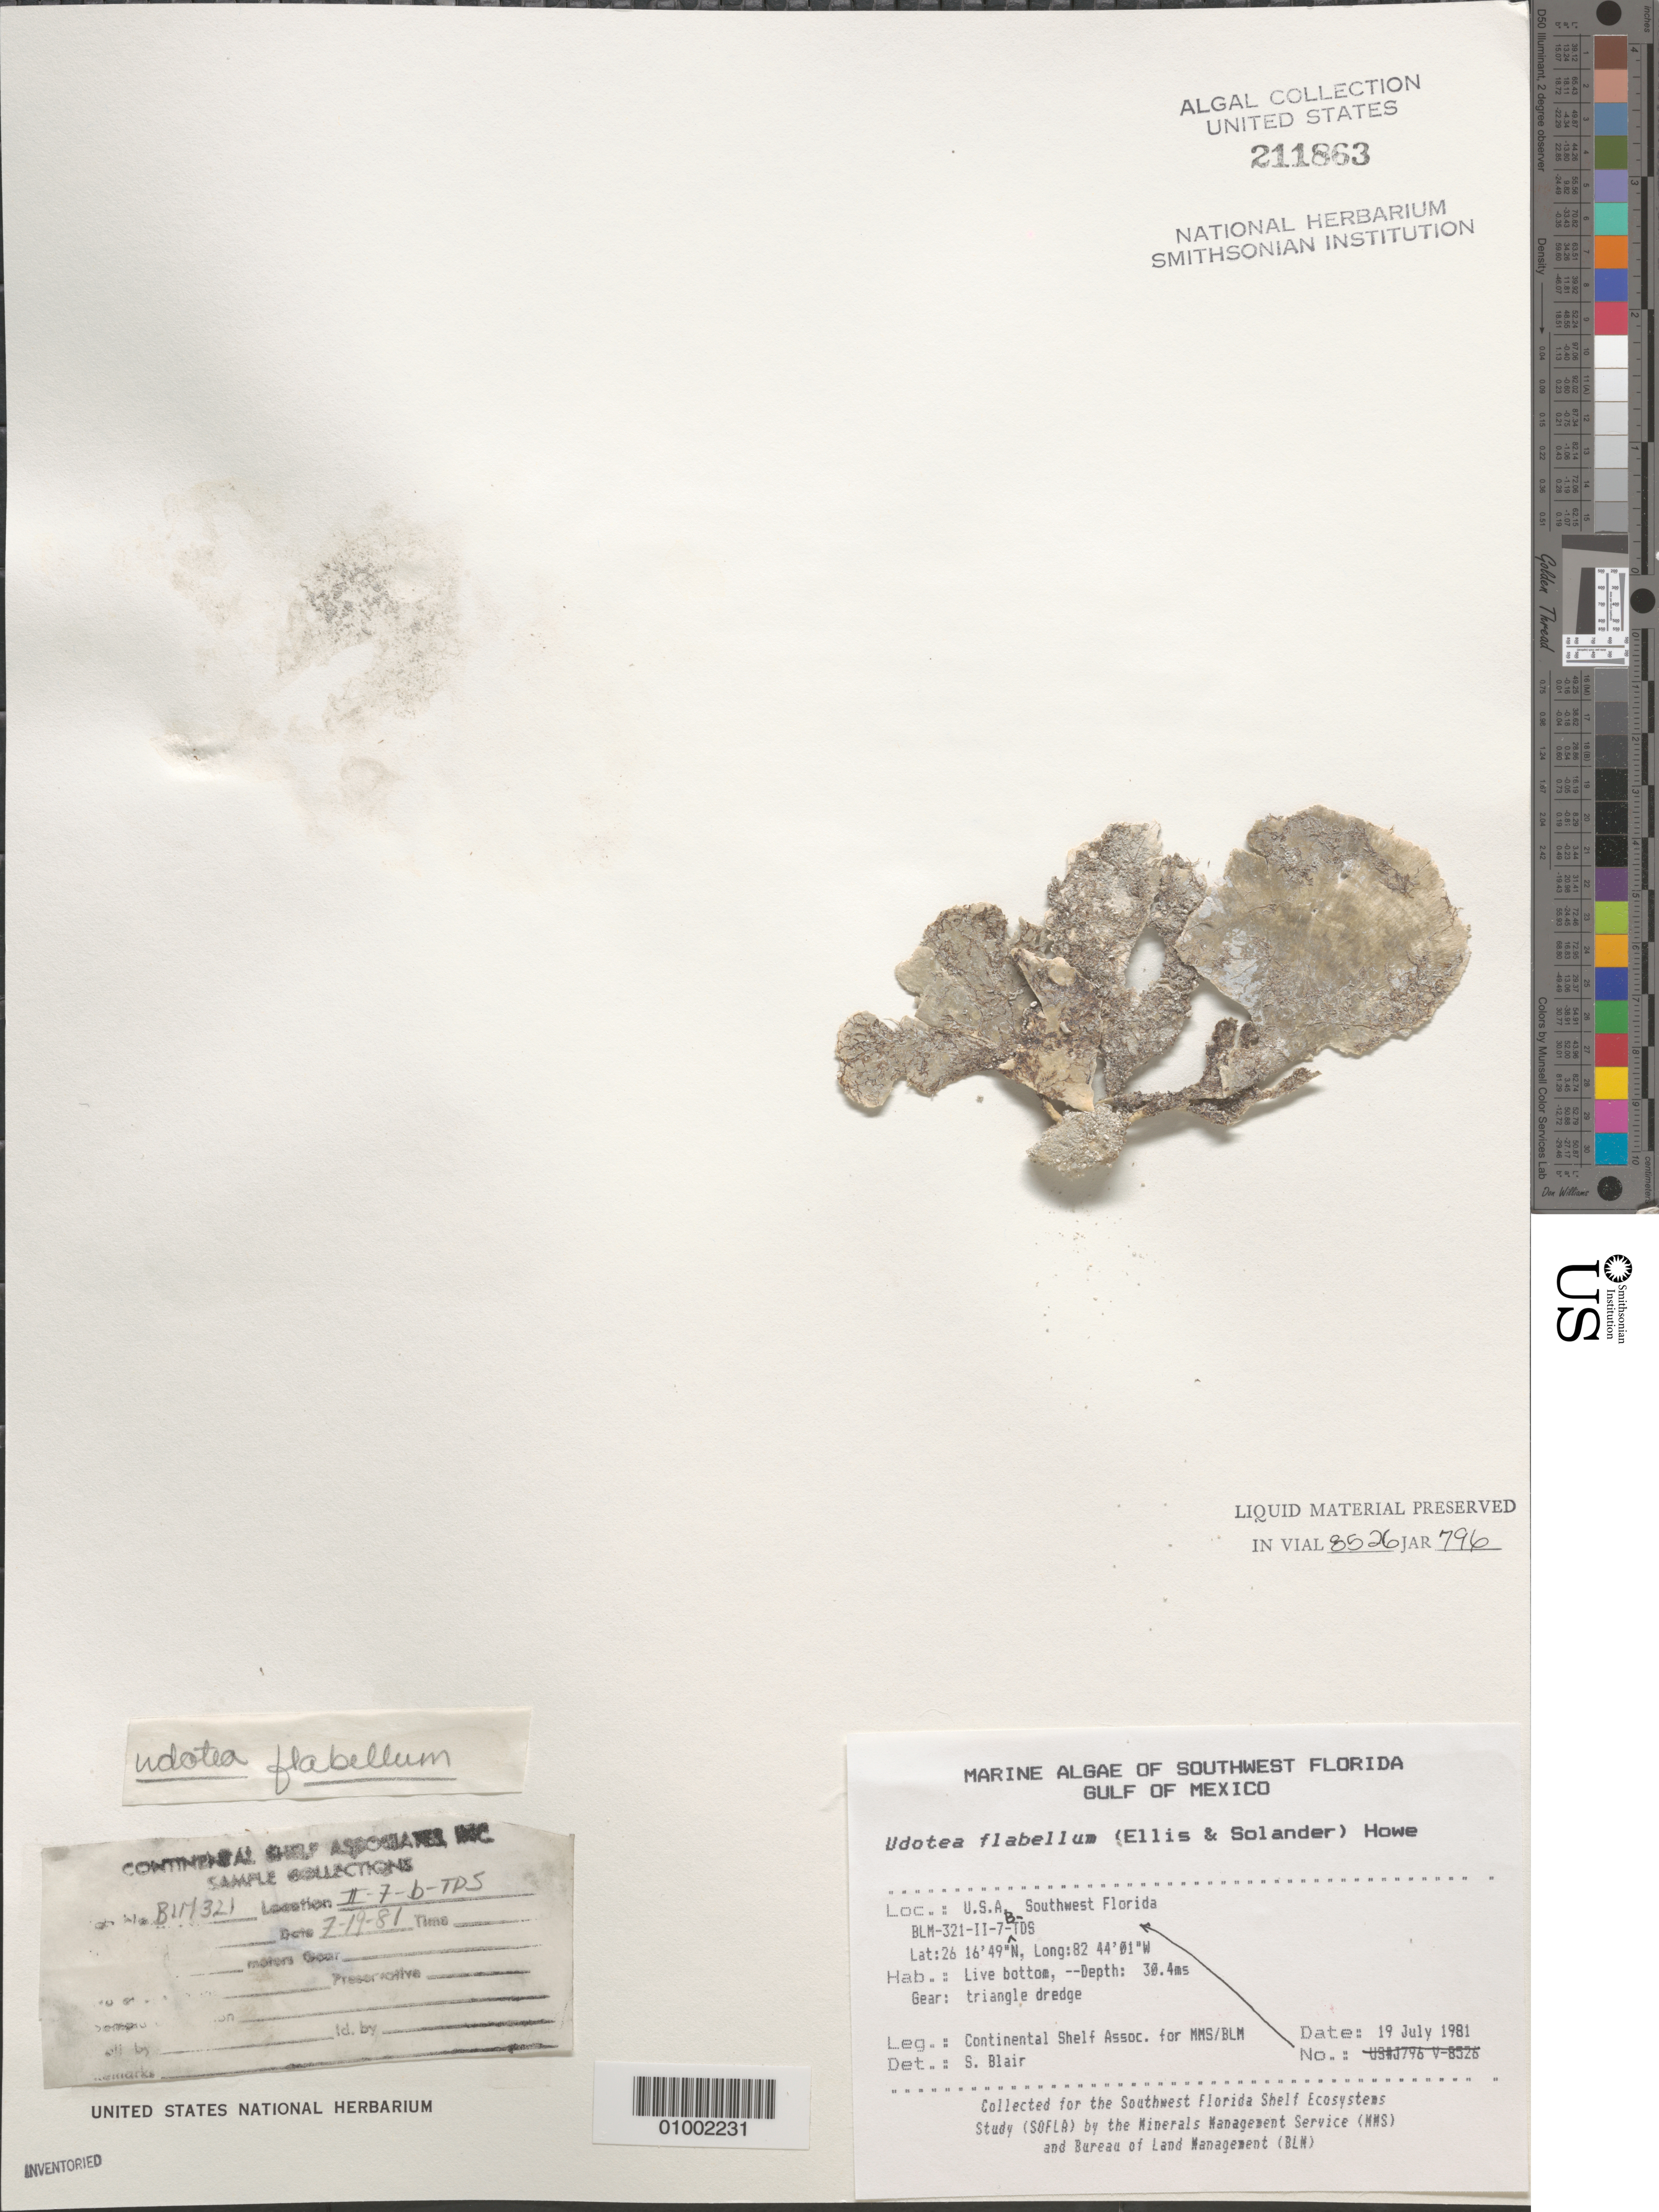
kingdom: Plantae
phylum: Chlorophyta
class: Ulvophyceae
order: Bryopsidales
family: Udoteaceae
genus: Udotea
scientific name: Udotea flabellum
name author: (J. Ellis & Sol.) M. Howe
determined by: Blair, S. M.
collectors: Continental Shelf Associates for the MMS/BLM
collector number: BLM-321-II-7-B-TDS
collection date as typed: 19 Jul 1981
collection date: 1981-07-19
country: United States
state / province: Florida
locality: Gulf of Mexico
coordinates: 26 16'49"N, 82 44'01"W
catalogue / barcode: US 211863